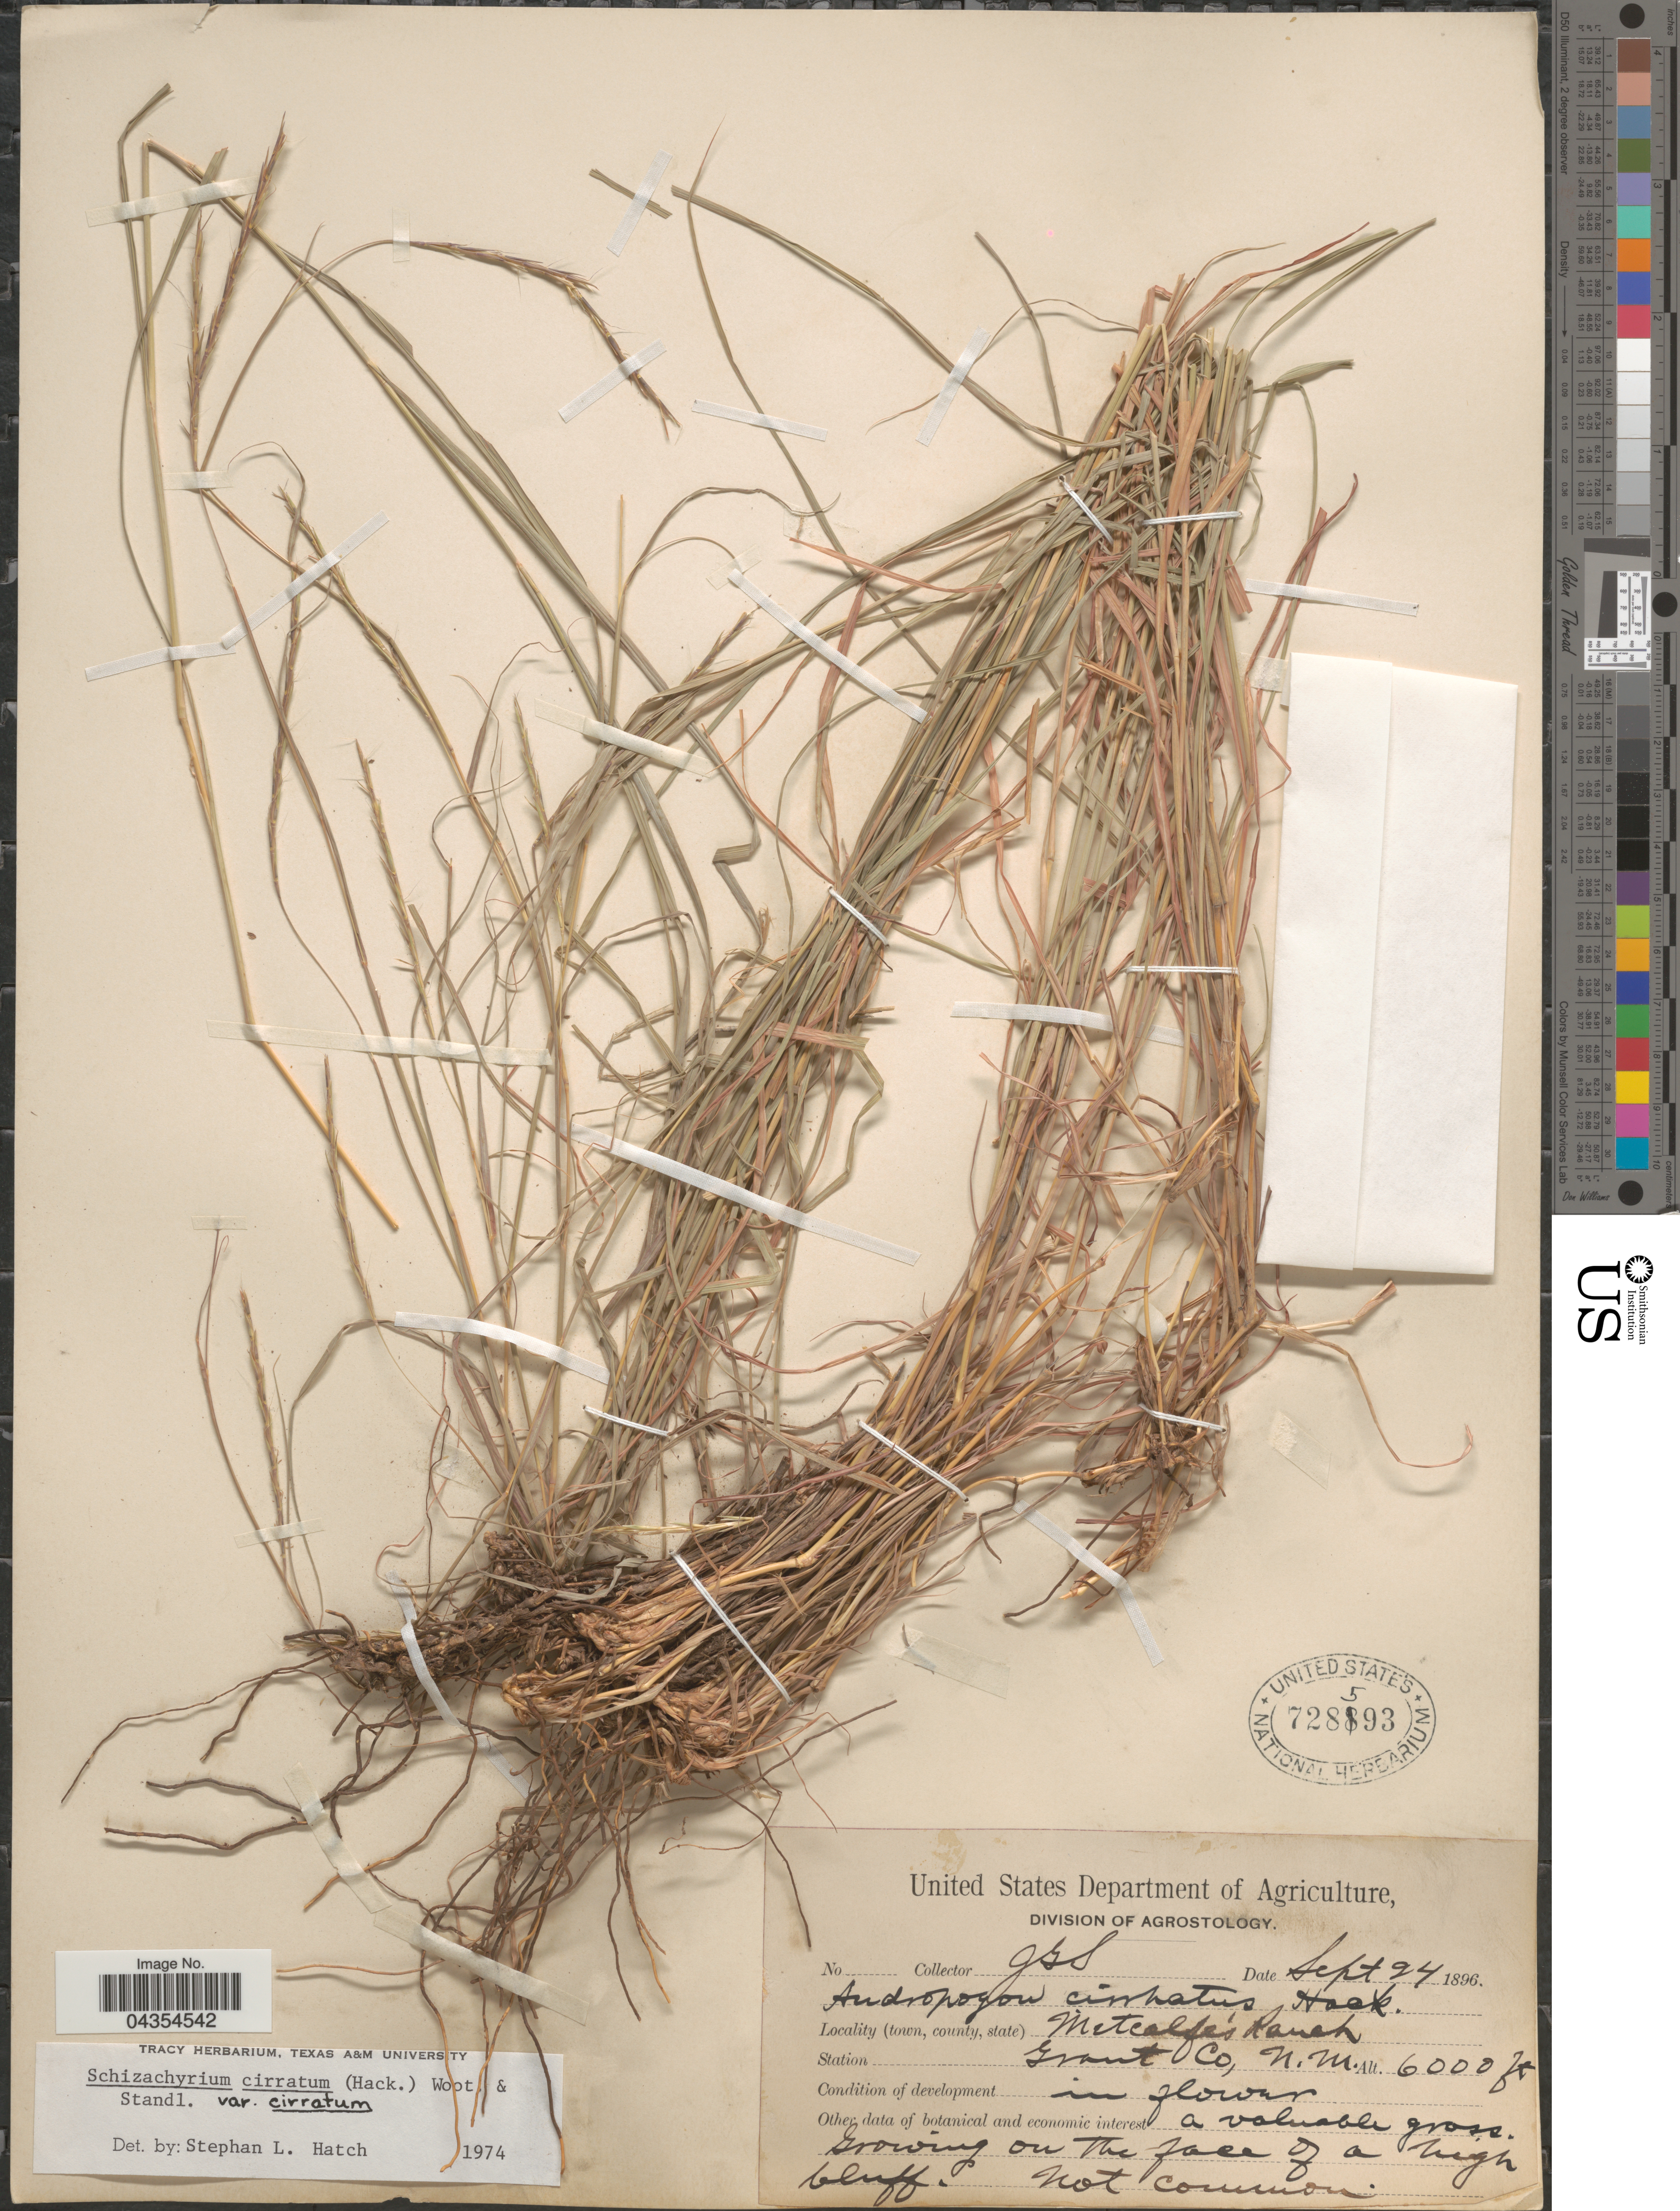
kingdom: Plantae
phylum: Tracheophyta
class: Liliopsida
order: Poales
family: Poaceae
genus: Schizachyrium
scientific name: Schizachyrium cirratum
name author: (Hack.) Wooton & Standl.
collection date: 1896-09-24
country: United States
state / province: New Mexico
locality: Metcalfe's Ranch. Station Grant Co.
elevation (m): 1829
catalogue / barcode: US 728593